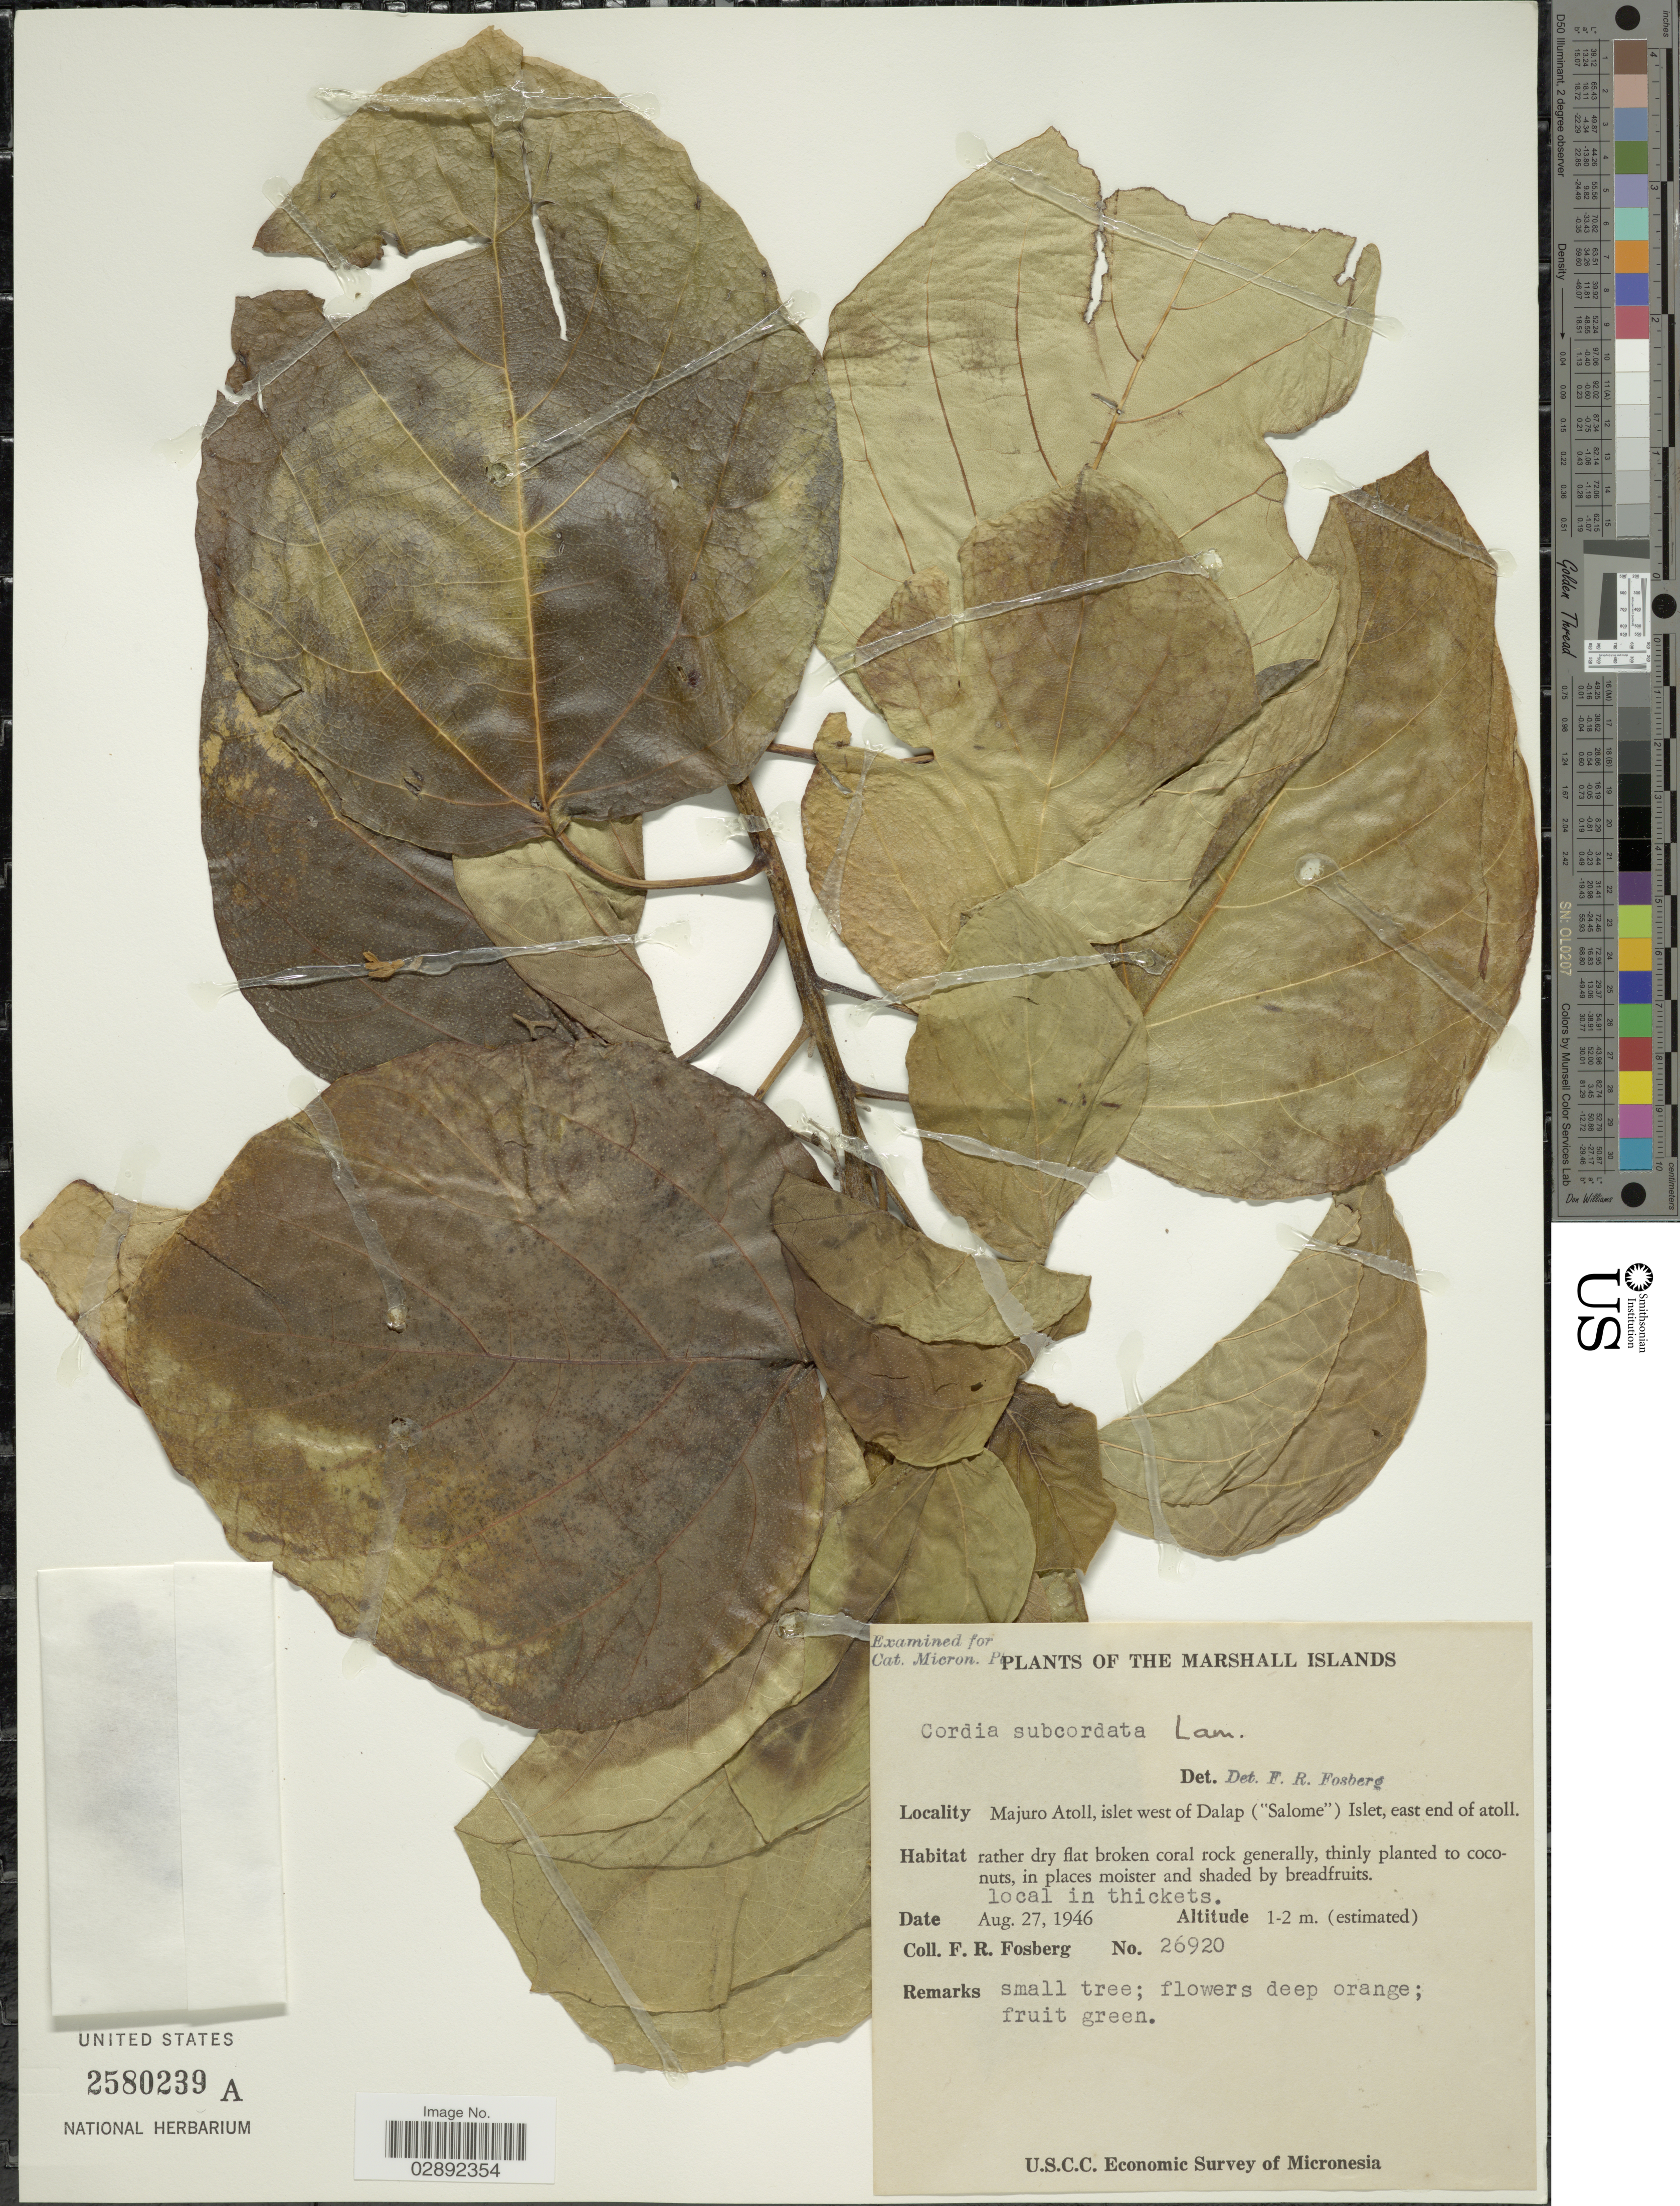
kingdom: Plantae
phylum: Tracheophyta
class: Magnoliopsida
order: Boraginales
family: Cordiaceae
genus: Cordia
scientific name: Cordia subcordata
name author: Lam.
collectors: F. R. Fosberg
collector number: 26920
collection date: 1946-08-27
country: Marshall Islands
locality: Majuro Atoll, islet west of Dalap ("Salome") Islet, east end of atoll.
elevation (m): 1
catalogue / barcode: US 2580239A